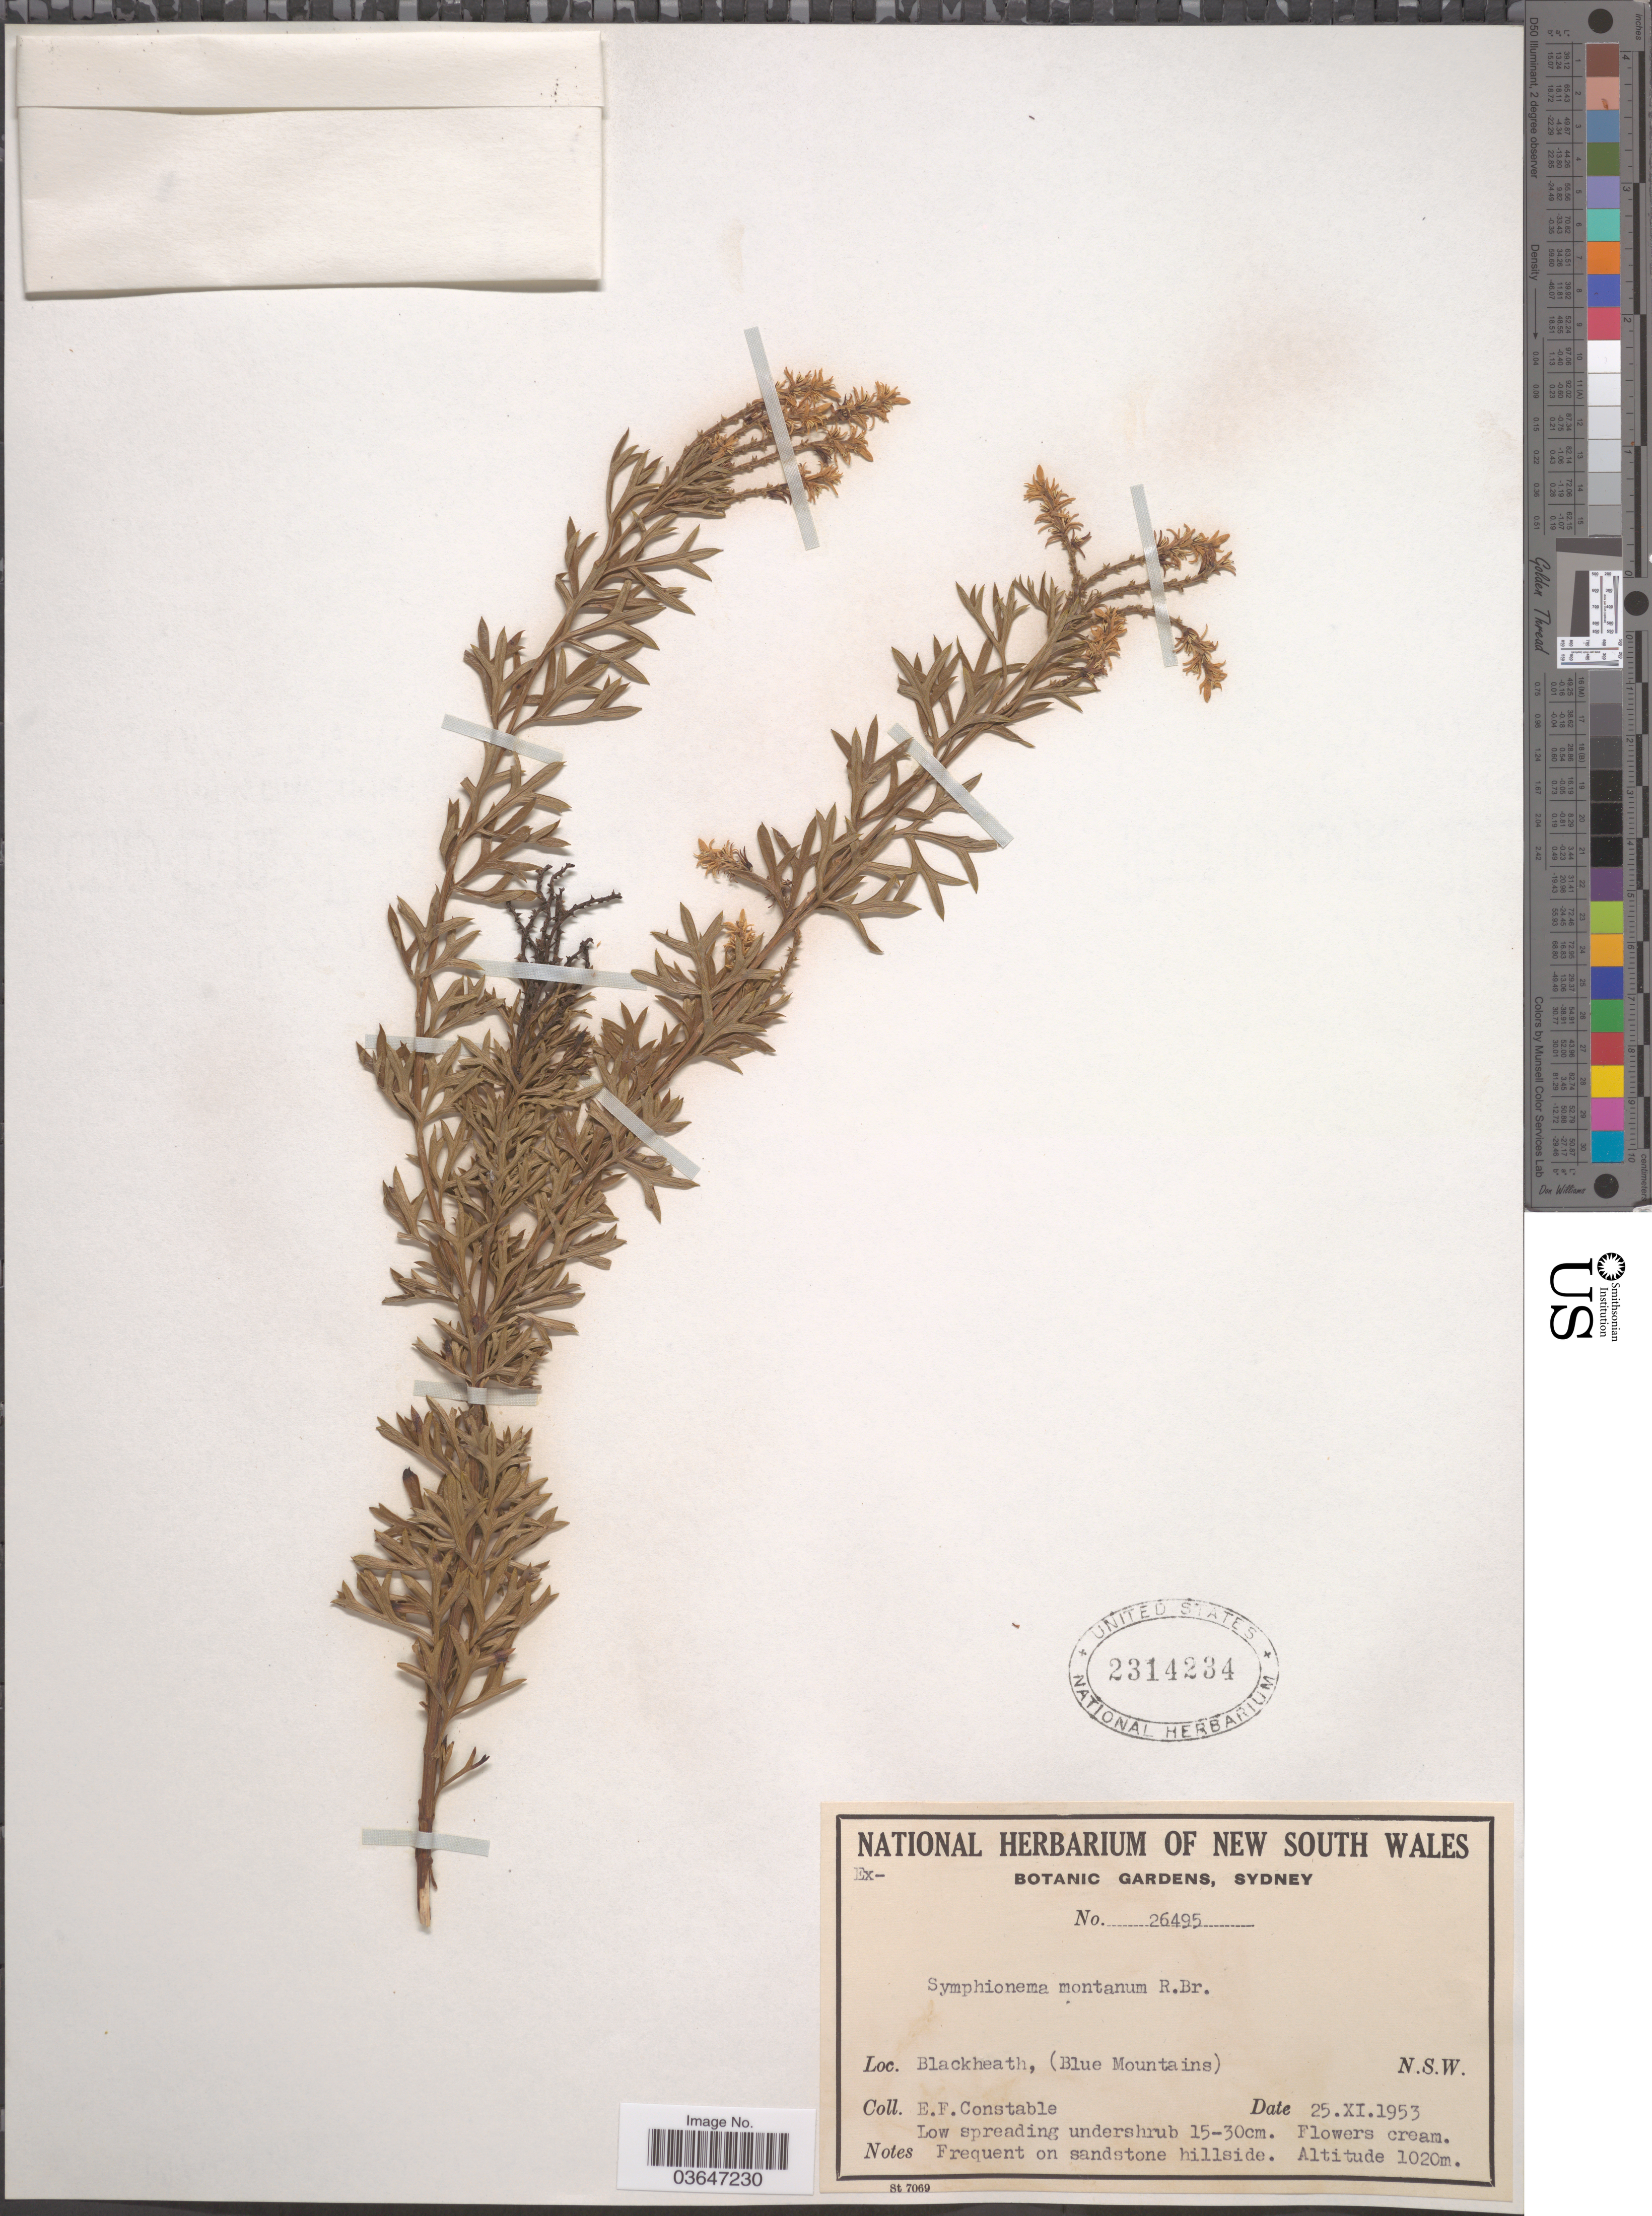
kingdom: Plantae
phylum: Tracheophyta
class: Magnoliopsida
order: Proteales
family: Proteaceae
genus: Symphyonema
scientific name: Symphyonema montanum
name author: R. Br.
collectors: E. F. Constable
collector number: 26495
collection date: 1953-11-25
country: Australia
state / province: New South Wales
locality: Blackheath, (Blue Mountains).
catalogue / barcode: US 2314234